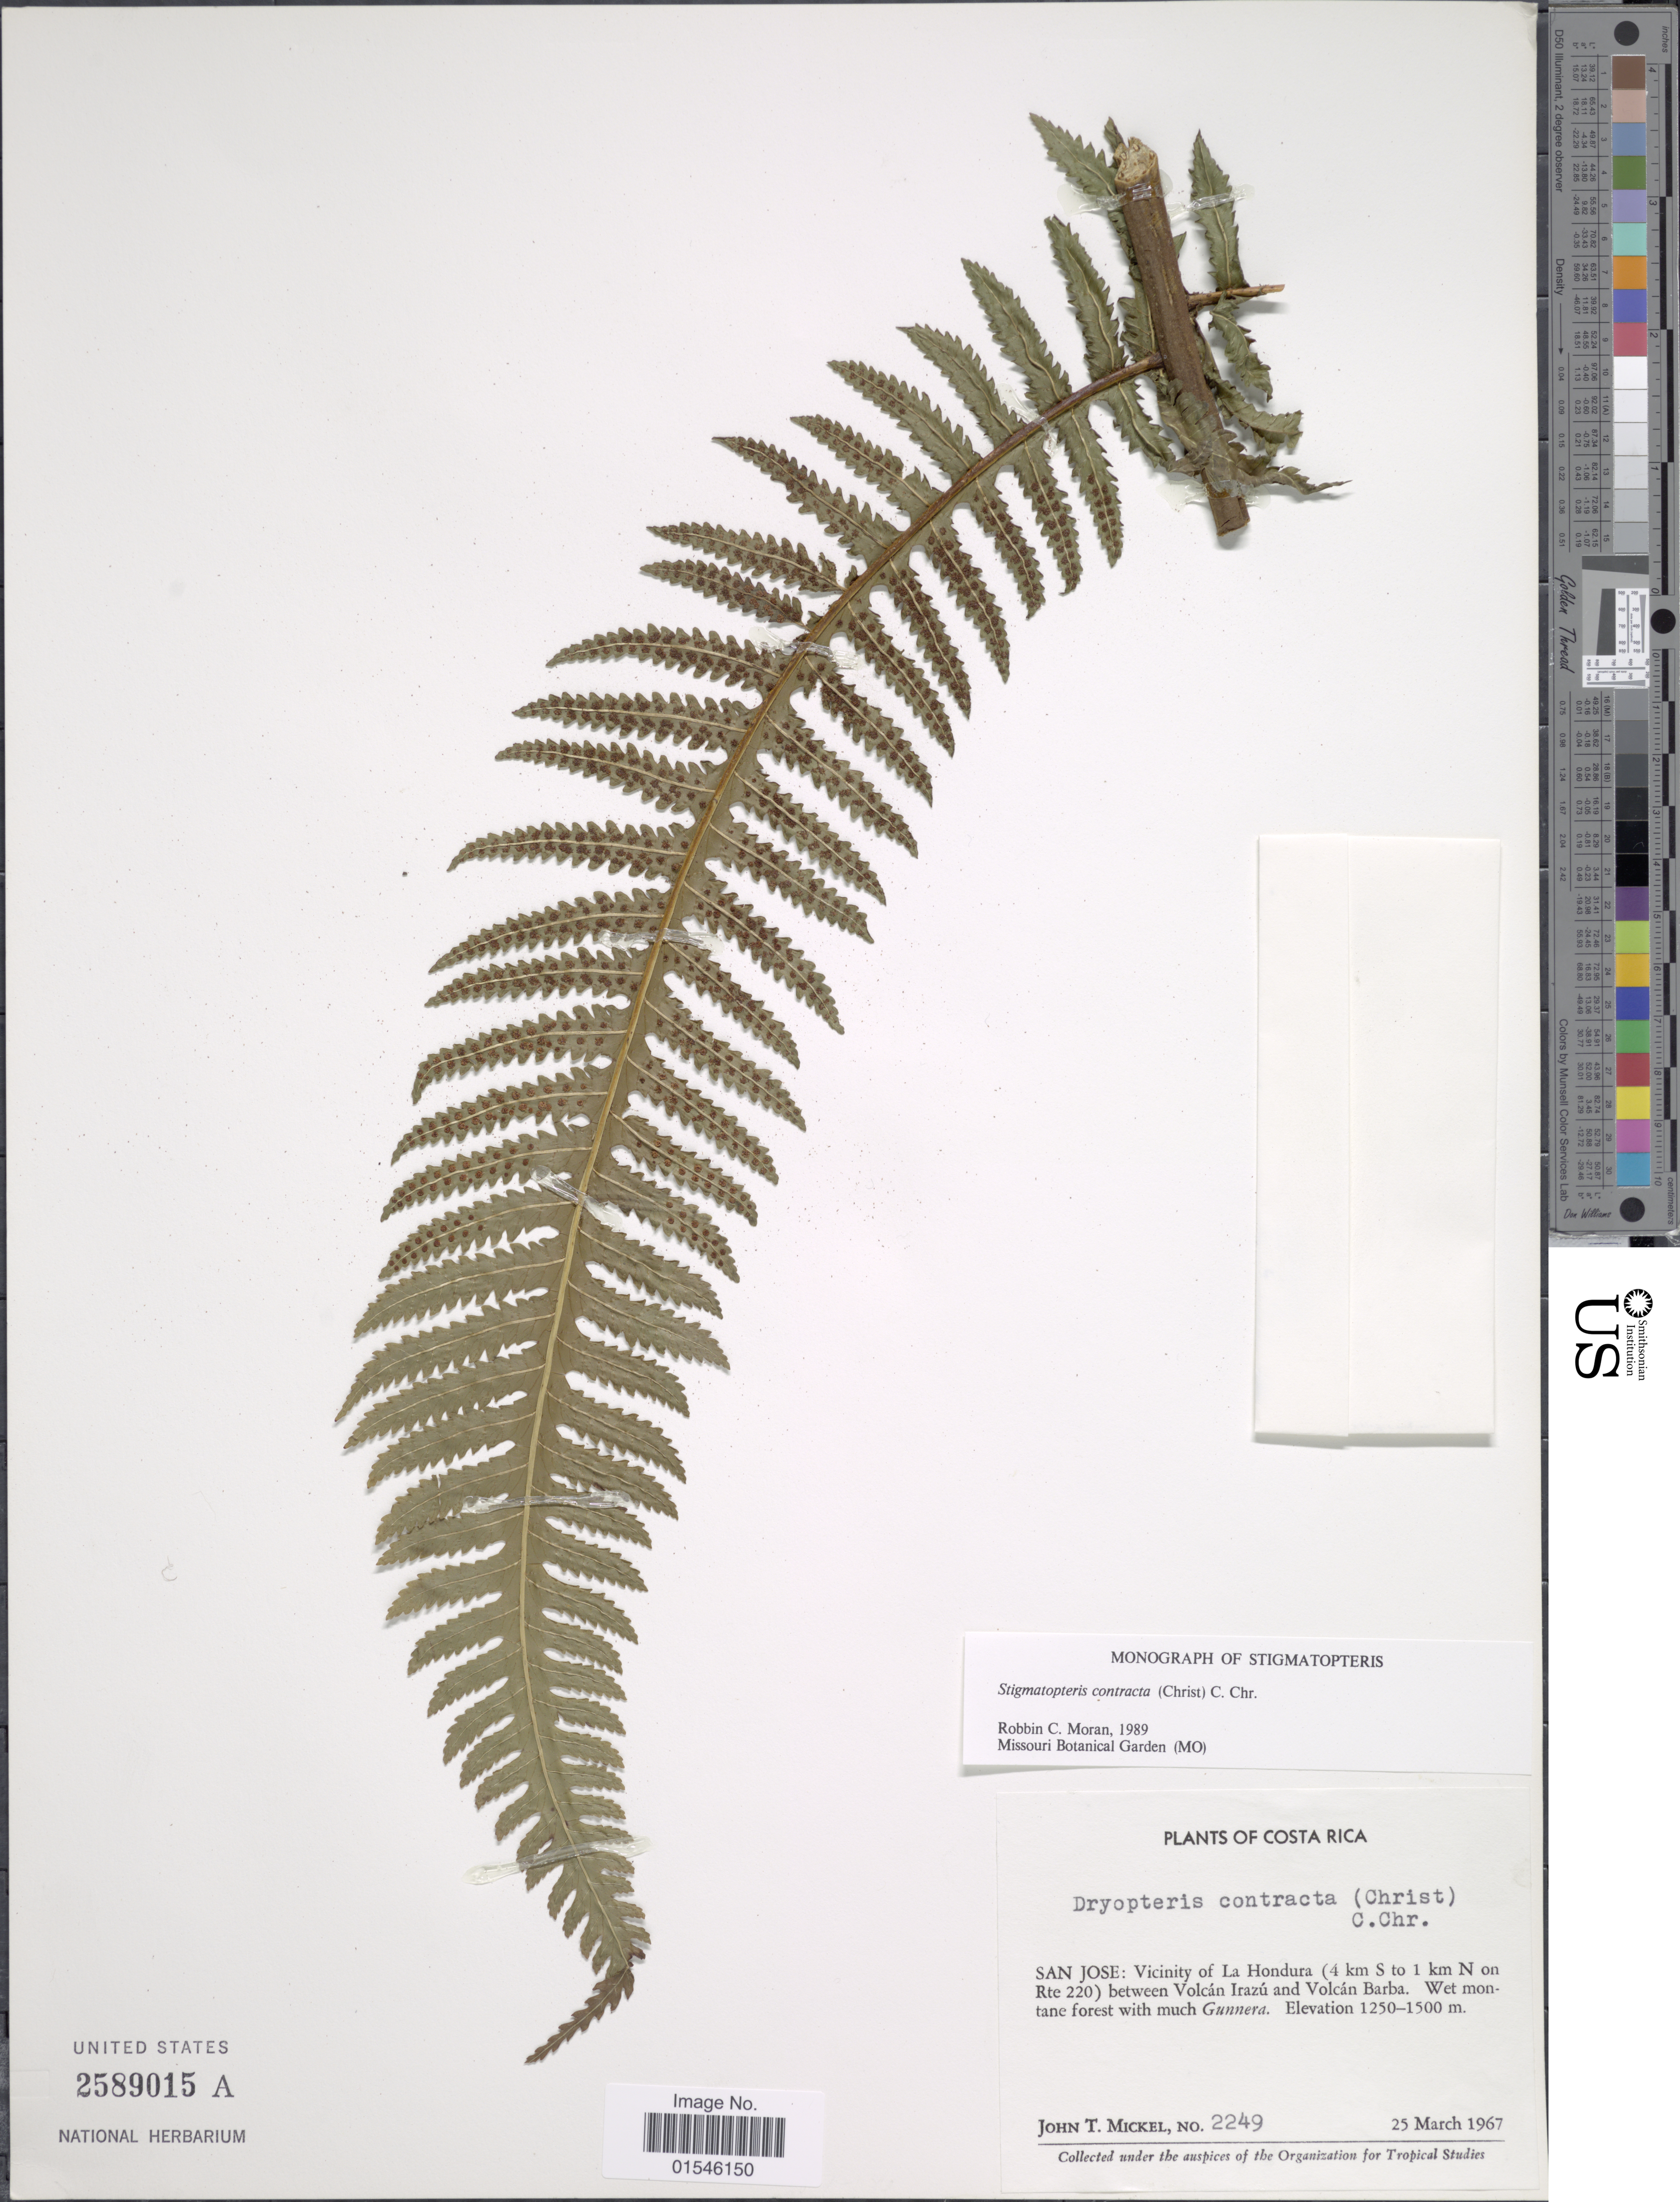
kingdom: Plantae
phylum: Tracheophyta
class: Polypodiopsida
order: Polypodiales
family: Dryopteridaceae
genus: Stigmatopteris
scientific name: Stigmatopteris contracta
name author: (Christ) C. Chr.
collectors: J. T. Mickel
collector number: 2249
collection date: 1967-03-25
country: Costa Rica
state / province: San José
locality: San Jose: Vicinity of La Hondura (4 km S to 1 km N on Rte 220) between Volcán Irazú and Volcán Barba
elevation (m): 1250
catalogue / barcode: US 2589015A